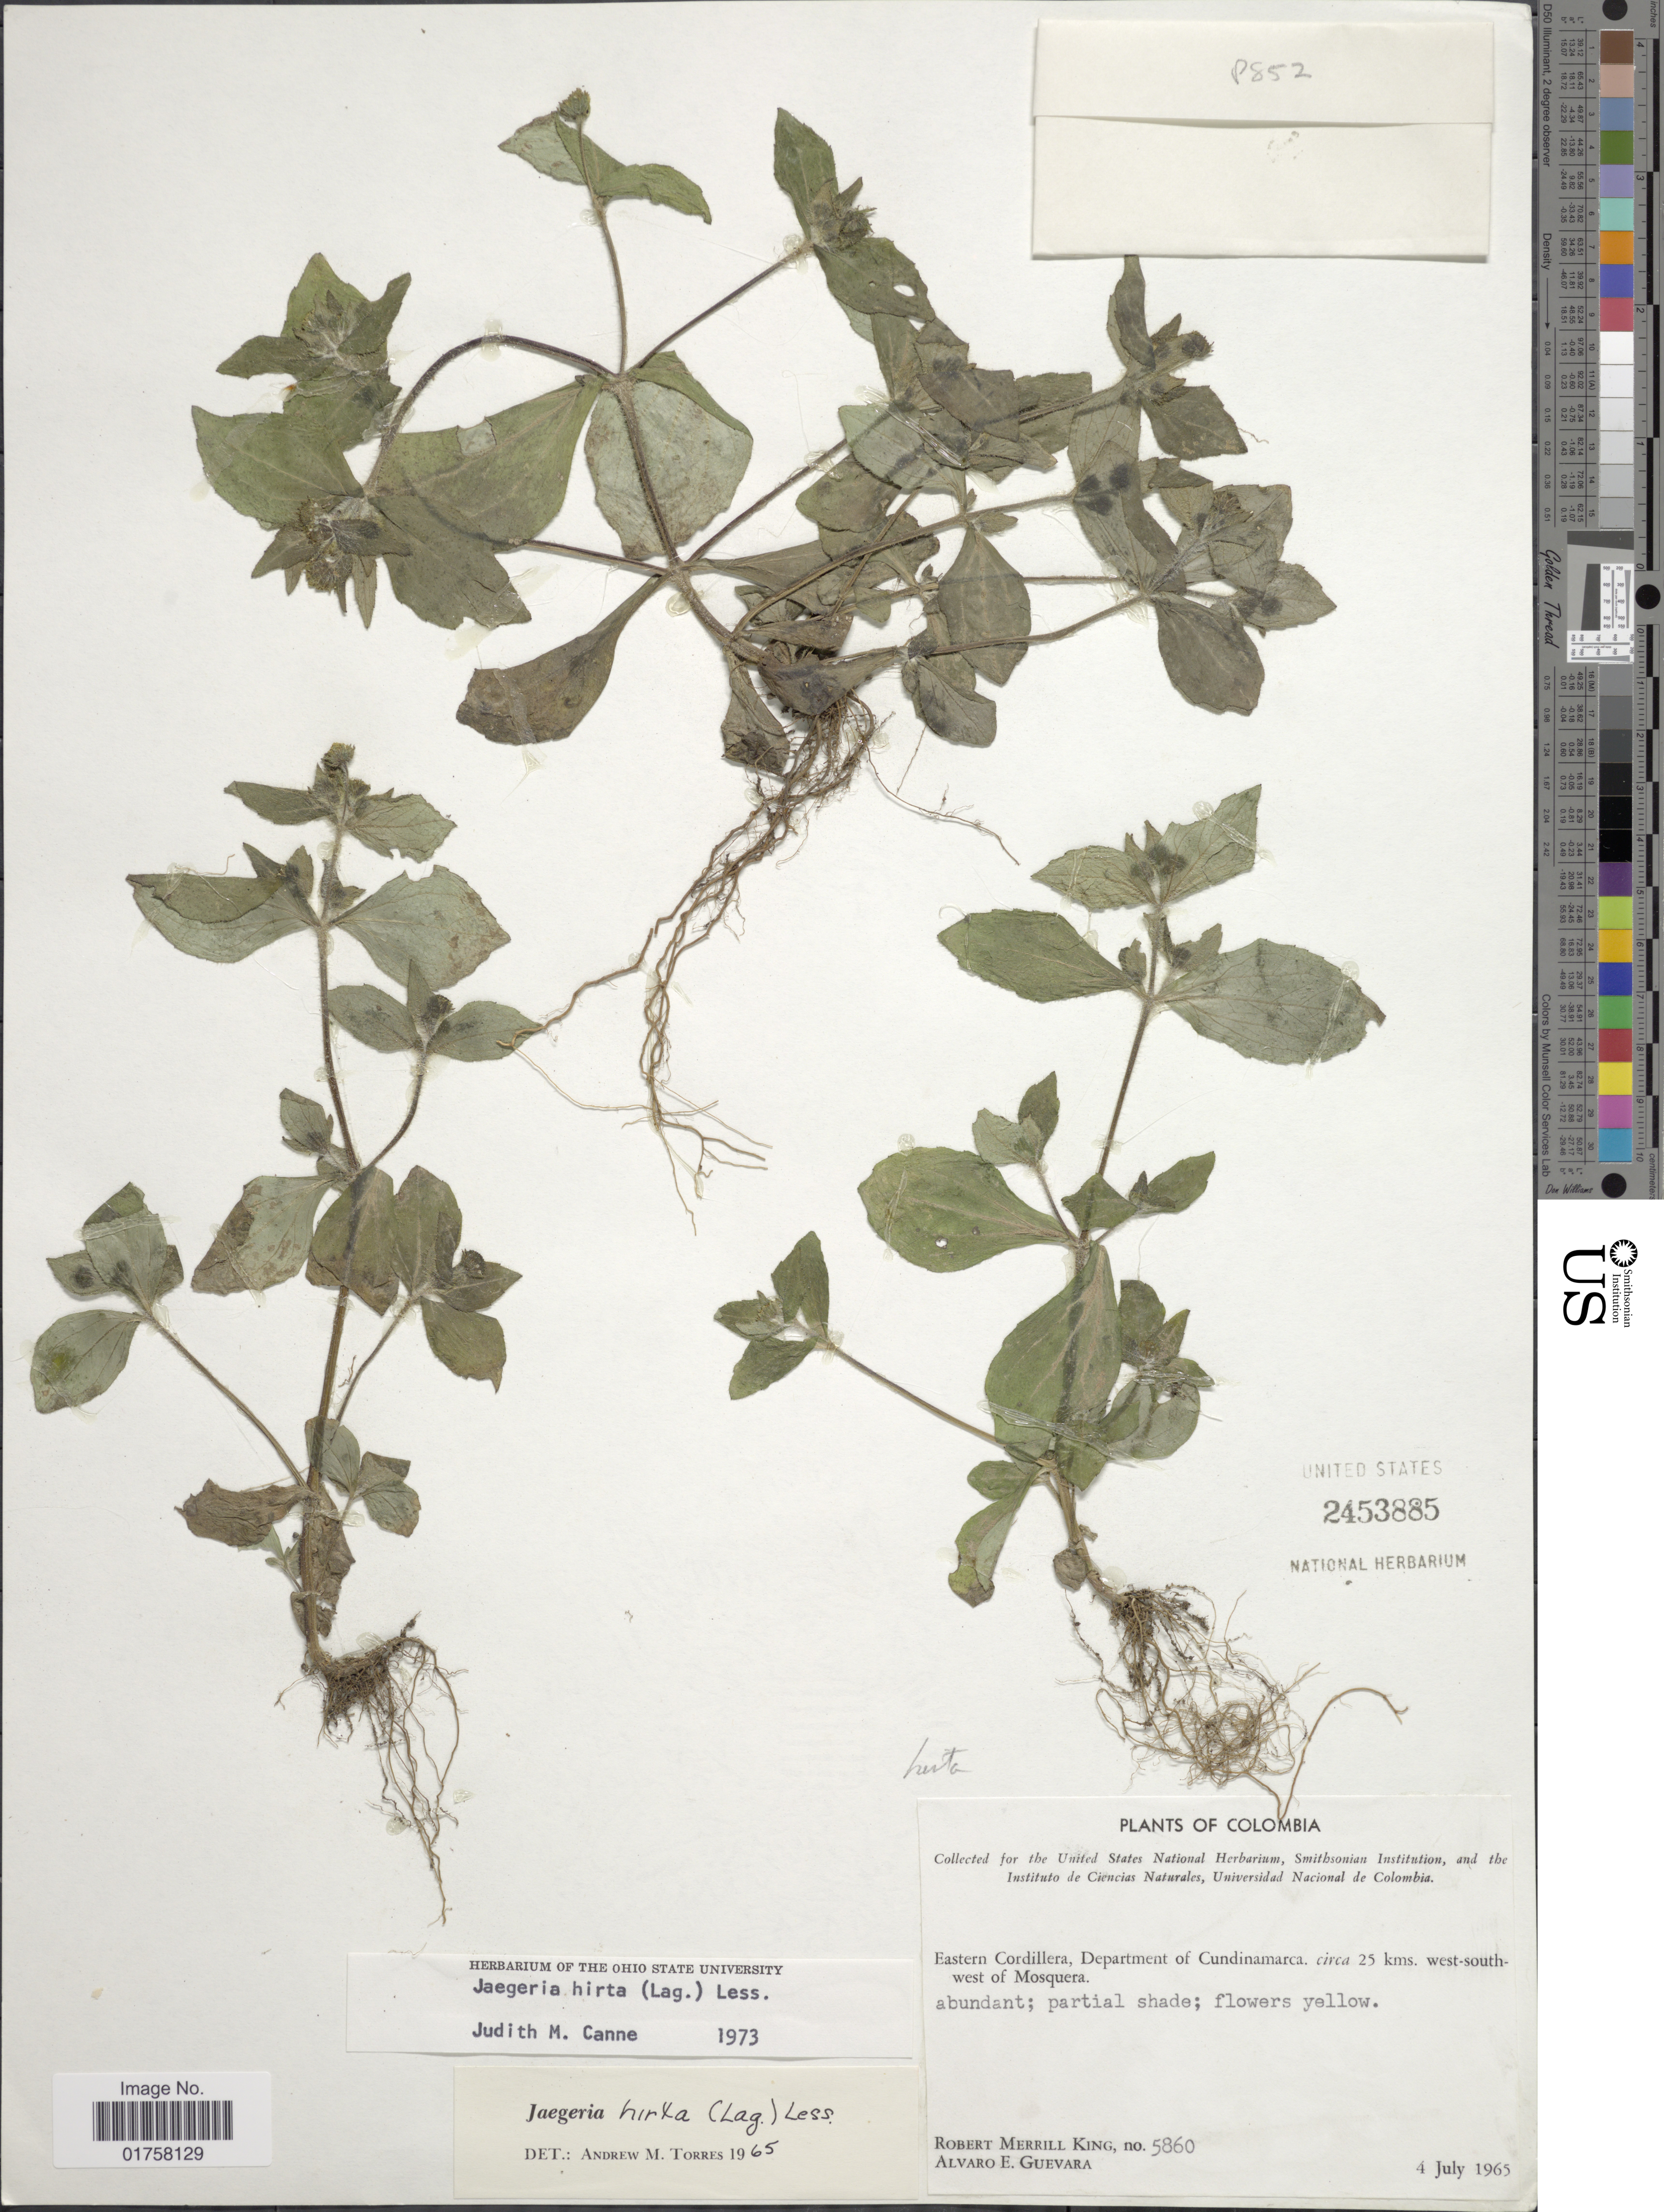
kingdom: Plantae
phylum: Tracheophyta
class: Magnoliopsida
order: Asterales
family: Asteraceae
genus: Jaegeria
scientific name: Jaegeria hirta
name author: (Lag.) Less.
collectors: R. M. King & A. E. Guevara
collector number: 5860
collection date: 1965-07-04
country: Colombia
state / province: Cundinamarca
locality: Eastern Cordillera, circa 25 kms. west-south-west of Mosquera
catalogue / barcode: US 2453885